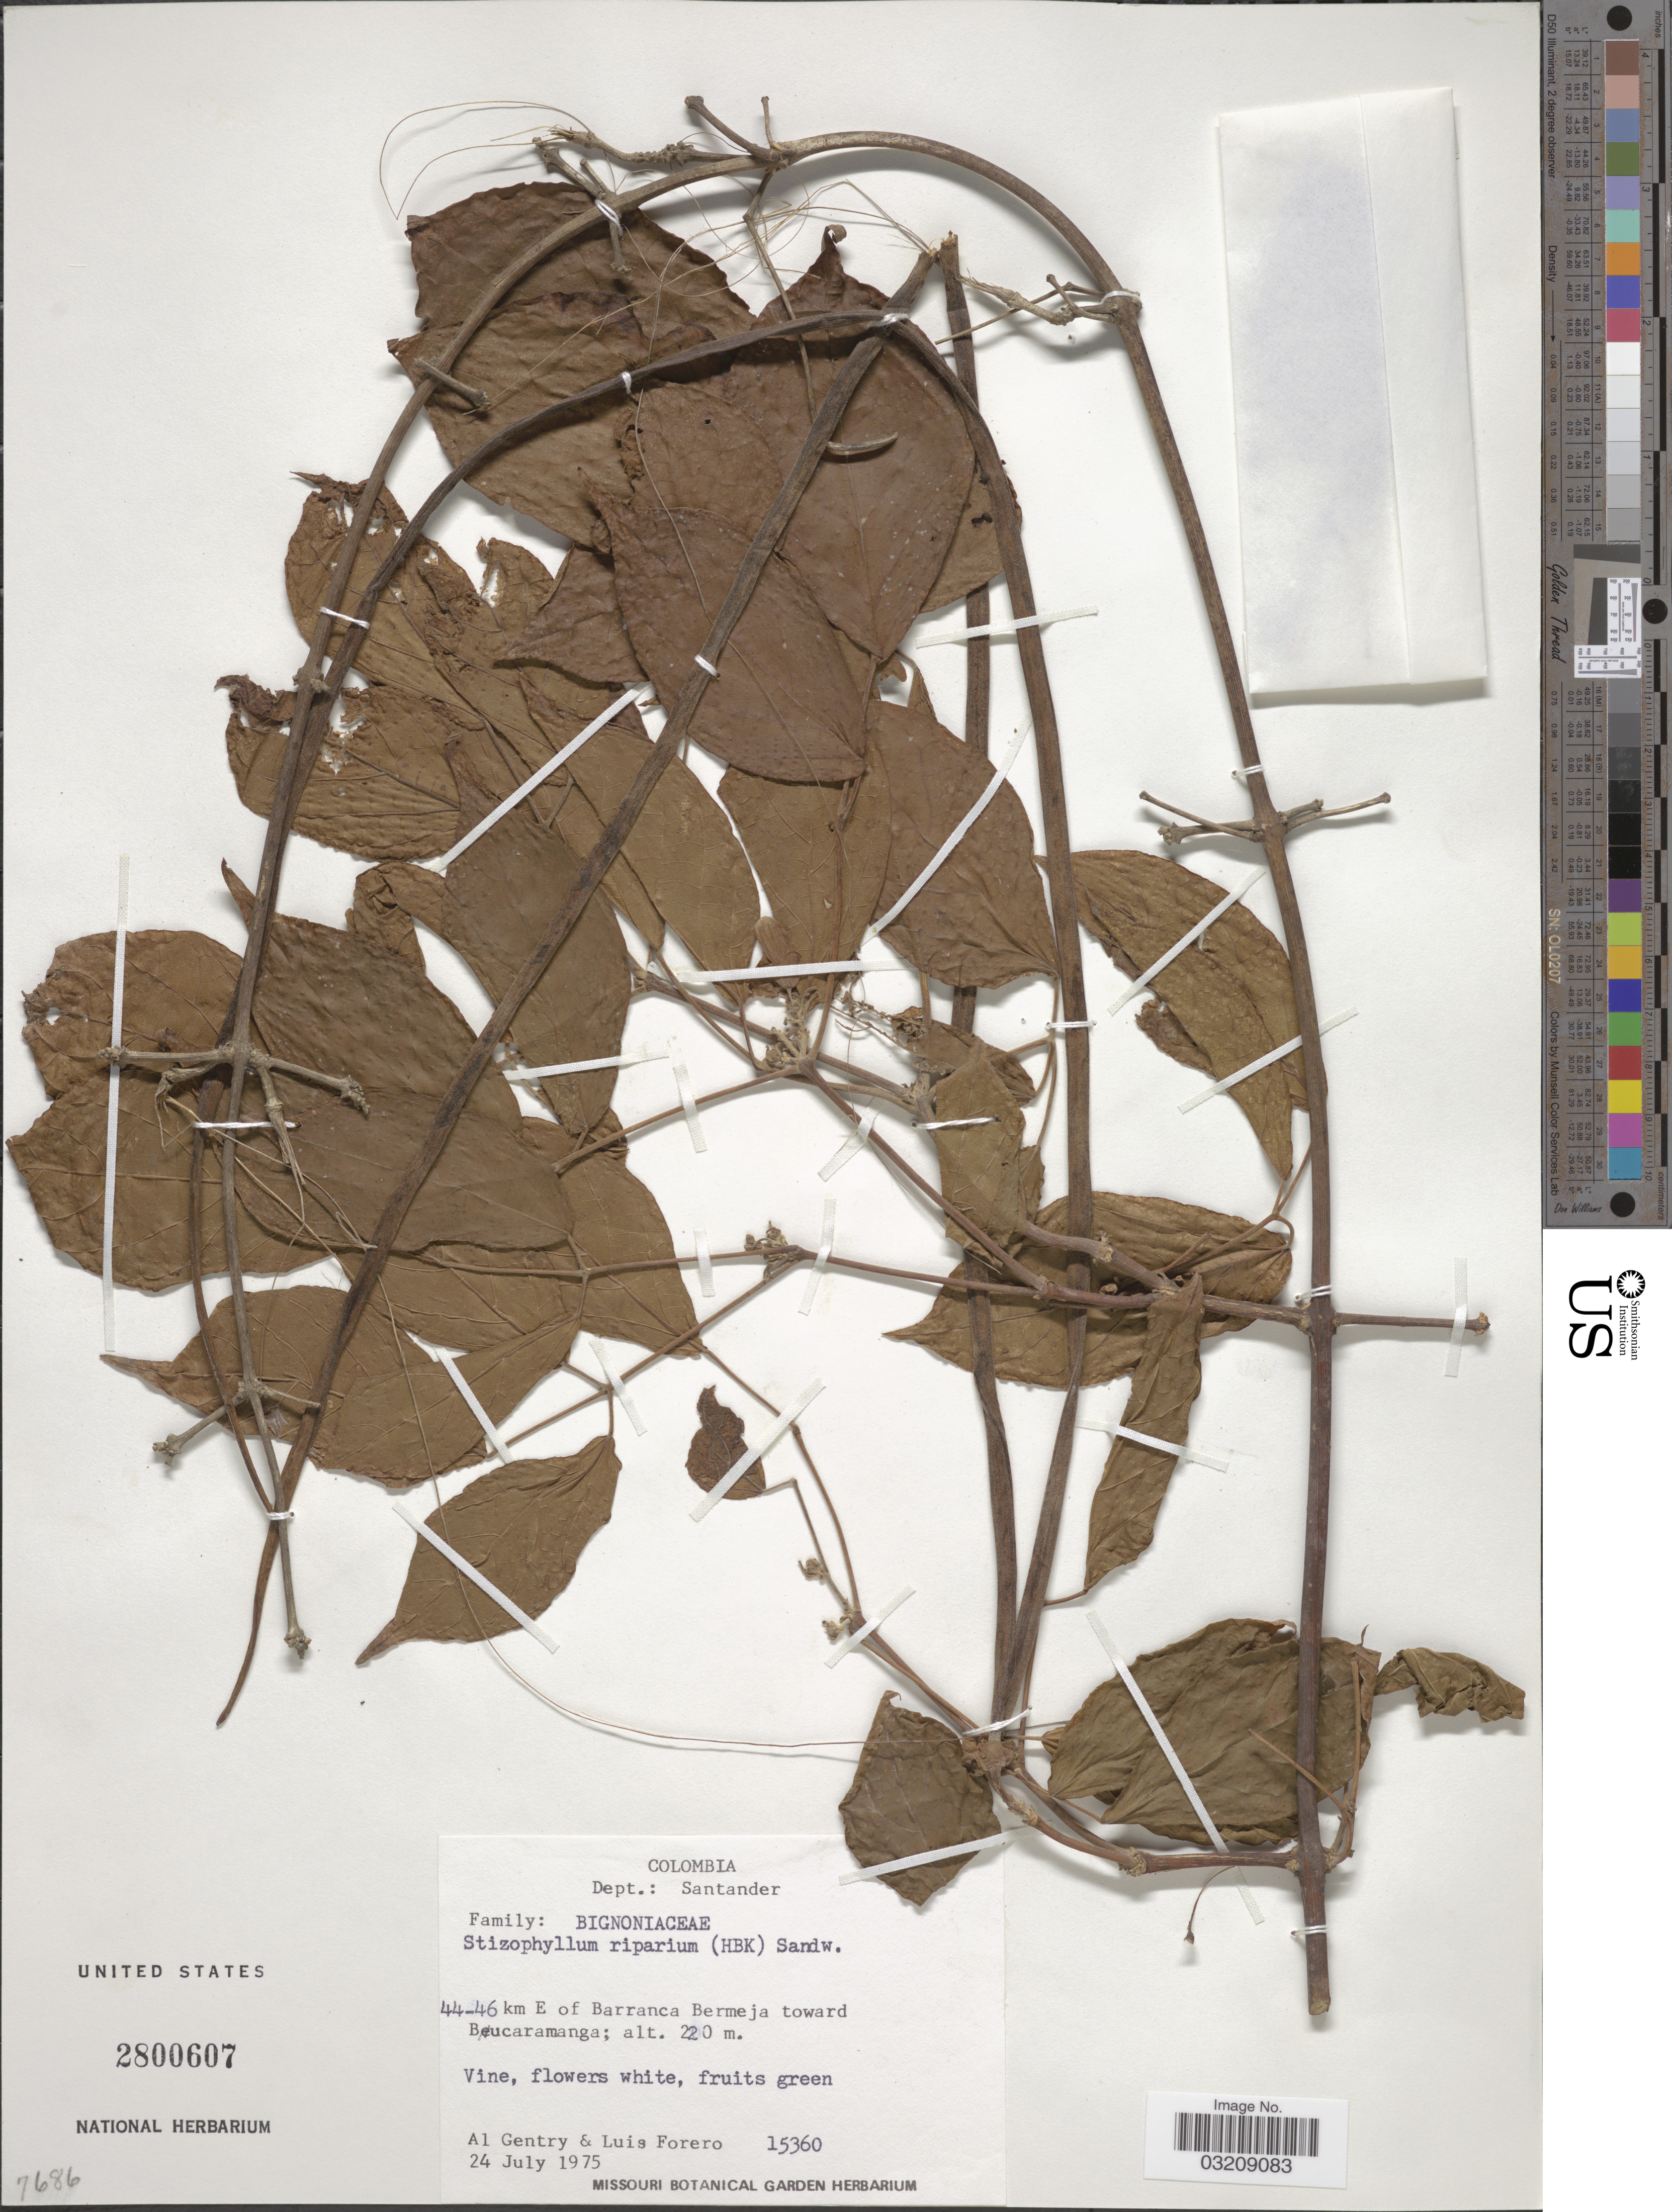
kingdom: Plantae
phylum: Tracheophyta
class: Magnoliopsida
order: Lamiales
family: Bignoniaceae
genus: Stizophyllum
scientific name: Stizophyllum riparium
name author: (Kunth) Sandwith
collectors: A. H. Gentry & L. Forero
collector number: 15360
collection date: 1975-07-24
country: Colombia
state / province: Santander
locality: Dept.: Santander. 44-46 km E of Barranca Bermeja toward Bucaramanga.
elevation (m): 220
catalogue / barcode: US 2800607